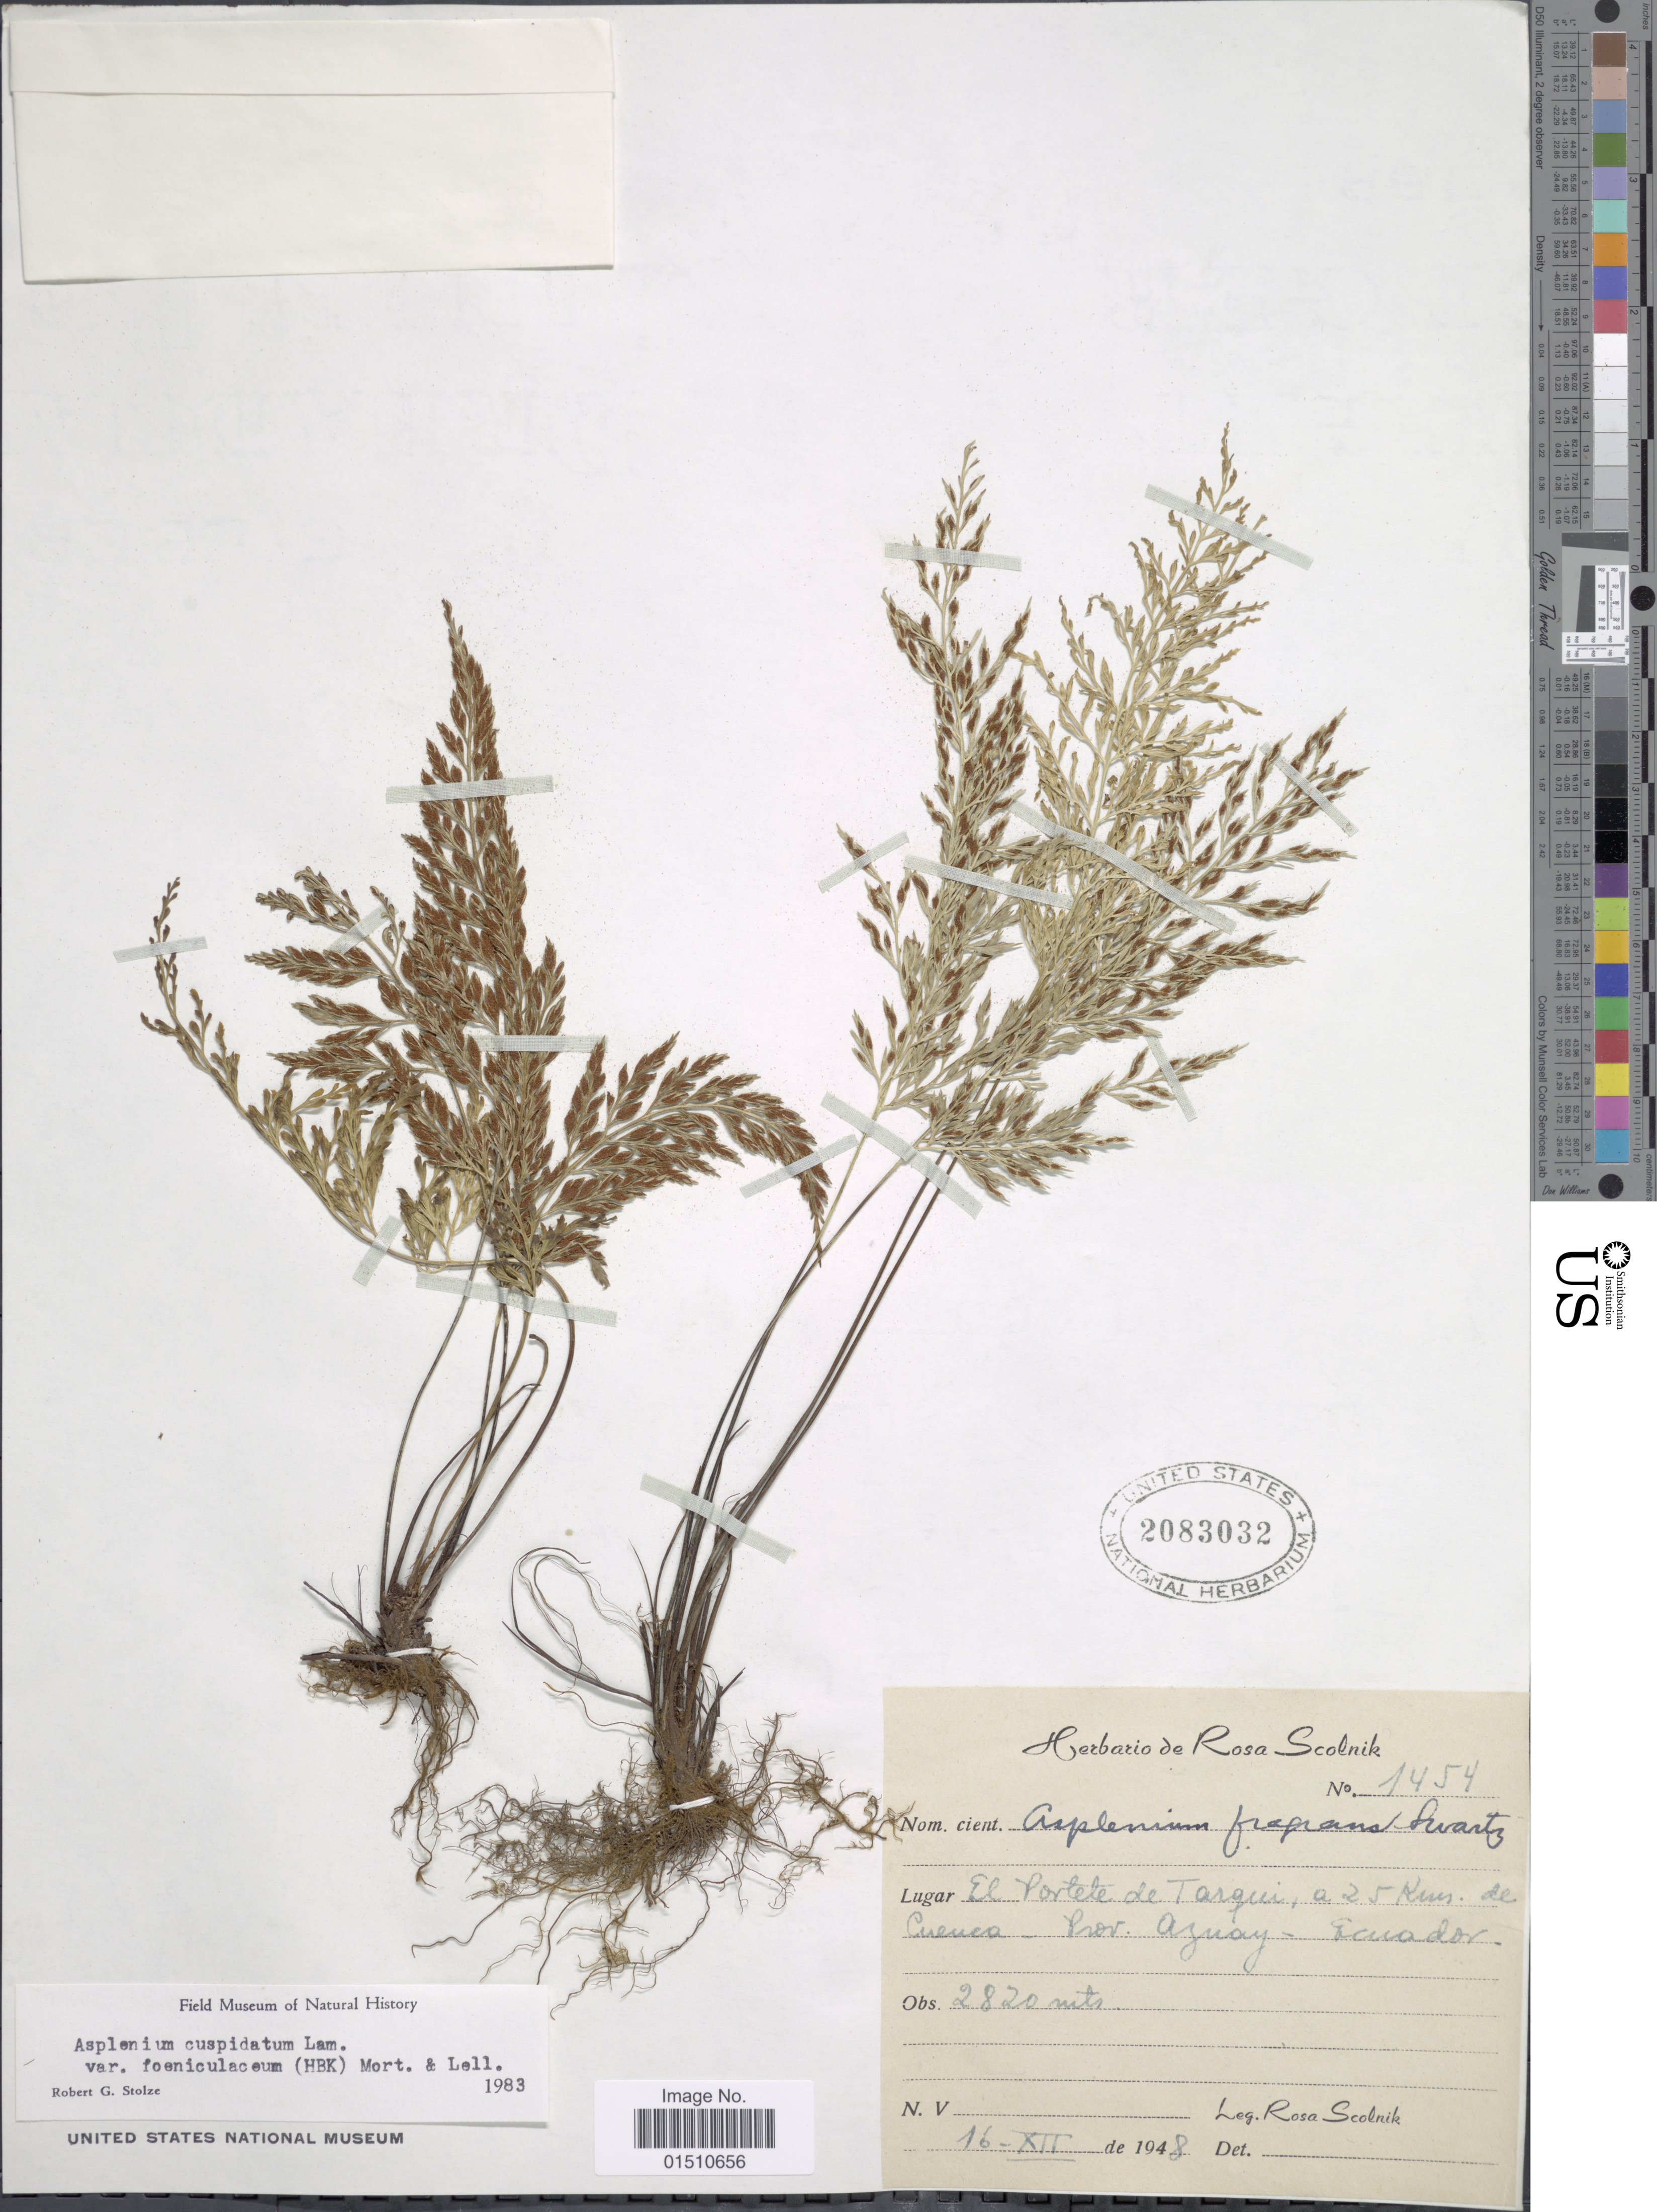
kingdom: Plantae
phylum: Tracheophyta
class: Polypodiopsida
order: Polypodiales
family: Aspleniaceae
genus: Asplenium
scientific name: Asplenium cuspidatum var. foeniculaceum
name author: (Kunth) C.V. Morton & Lellinger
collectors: R. Scolnik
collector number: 1454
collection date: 1948-12-16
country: Ecuador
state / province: Azuay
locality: Ecuador, El Portete de Tarqui, a 25 Km. de Cuenca.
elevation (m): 2820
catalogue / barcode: US 2083032